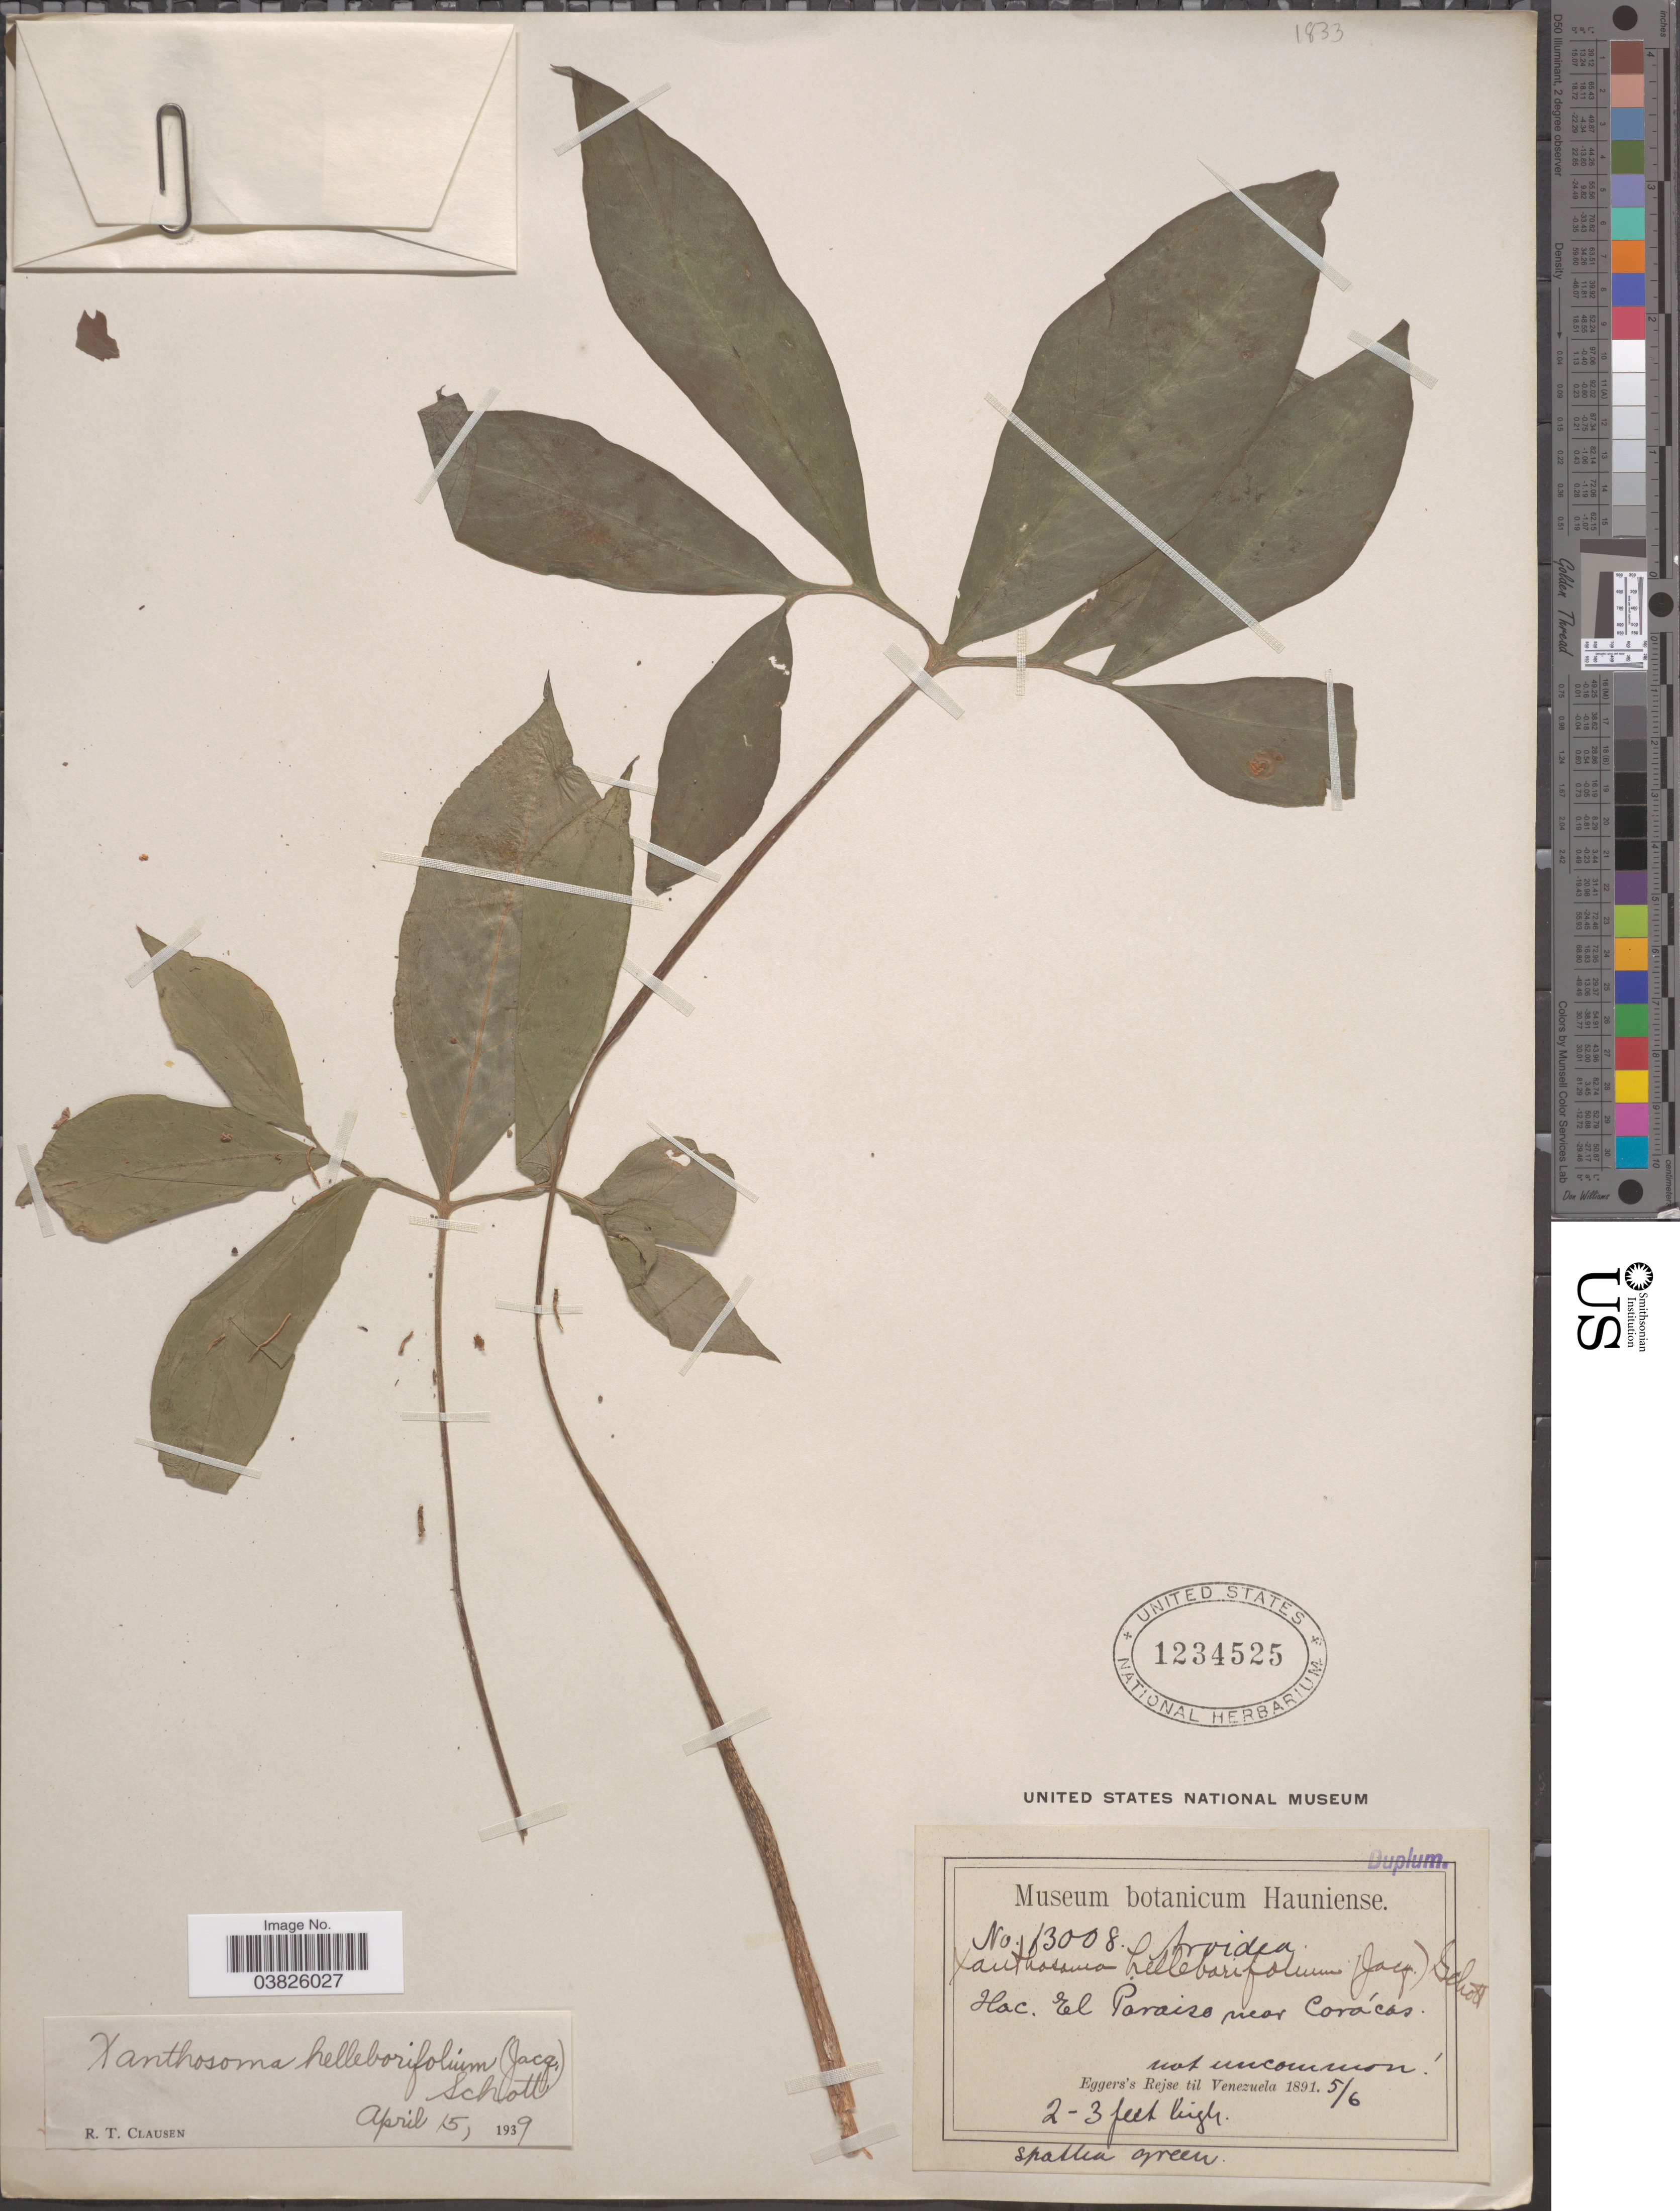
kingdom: Plantae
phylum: Tracheophyta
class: Liliopsida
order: Alismatales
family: Araceae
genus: Xanthosoma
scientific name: Xanthosoma helleborifolium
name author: (Jacq.) Schott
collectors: -. Eggers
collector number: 13008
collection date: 1891-06-05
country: Venezuela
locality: Hac. El Paraiso near Carácas.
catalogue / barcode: US 1234525